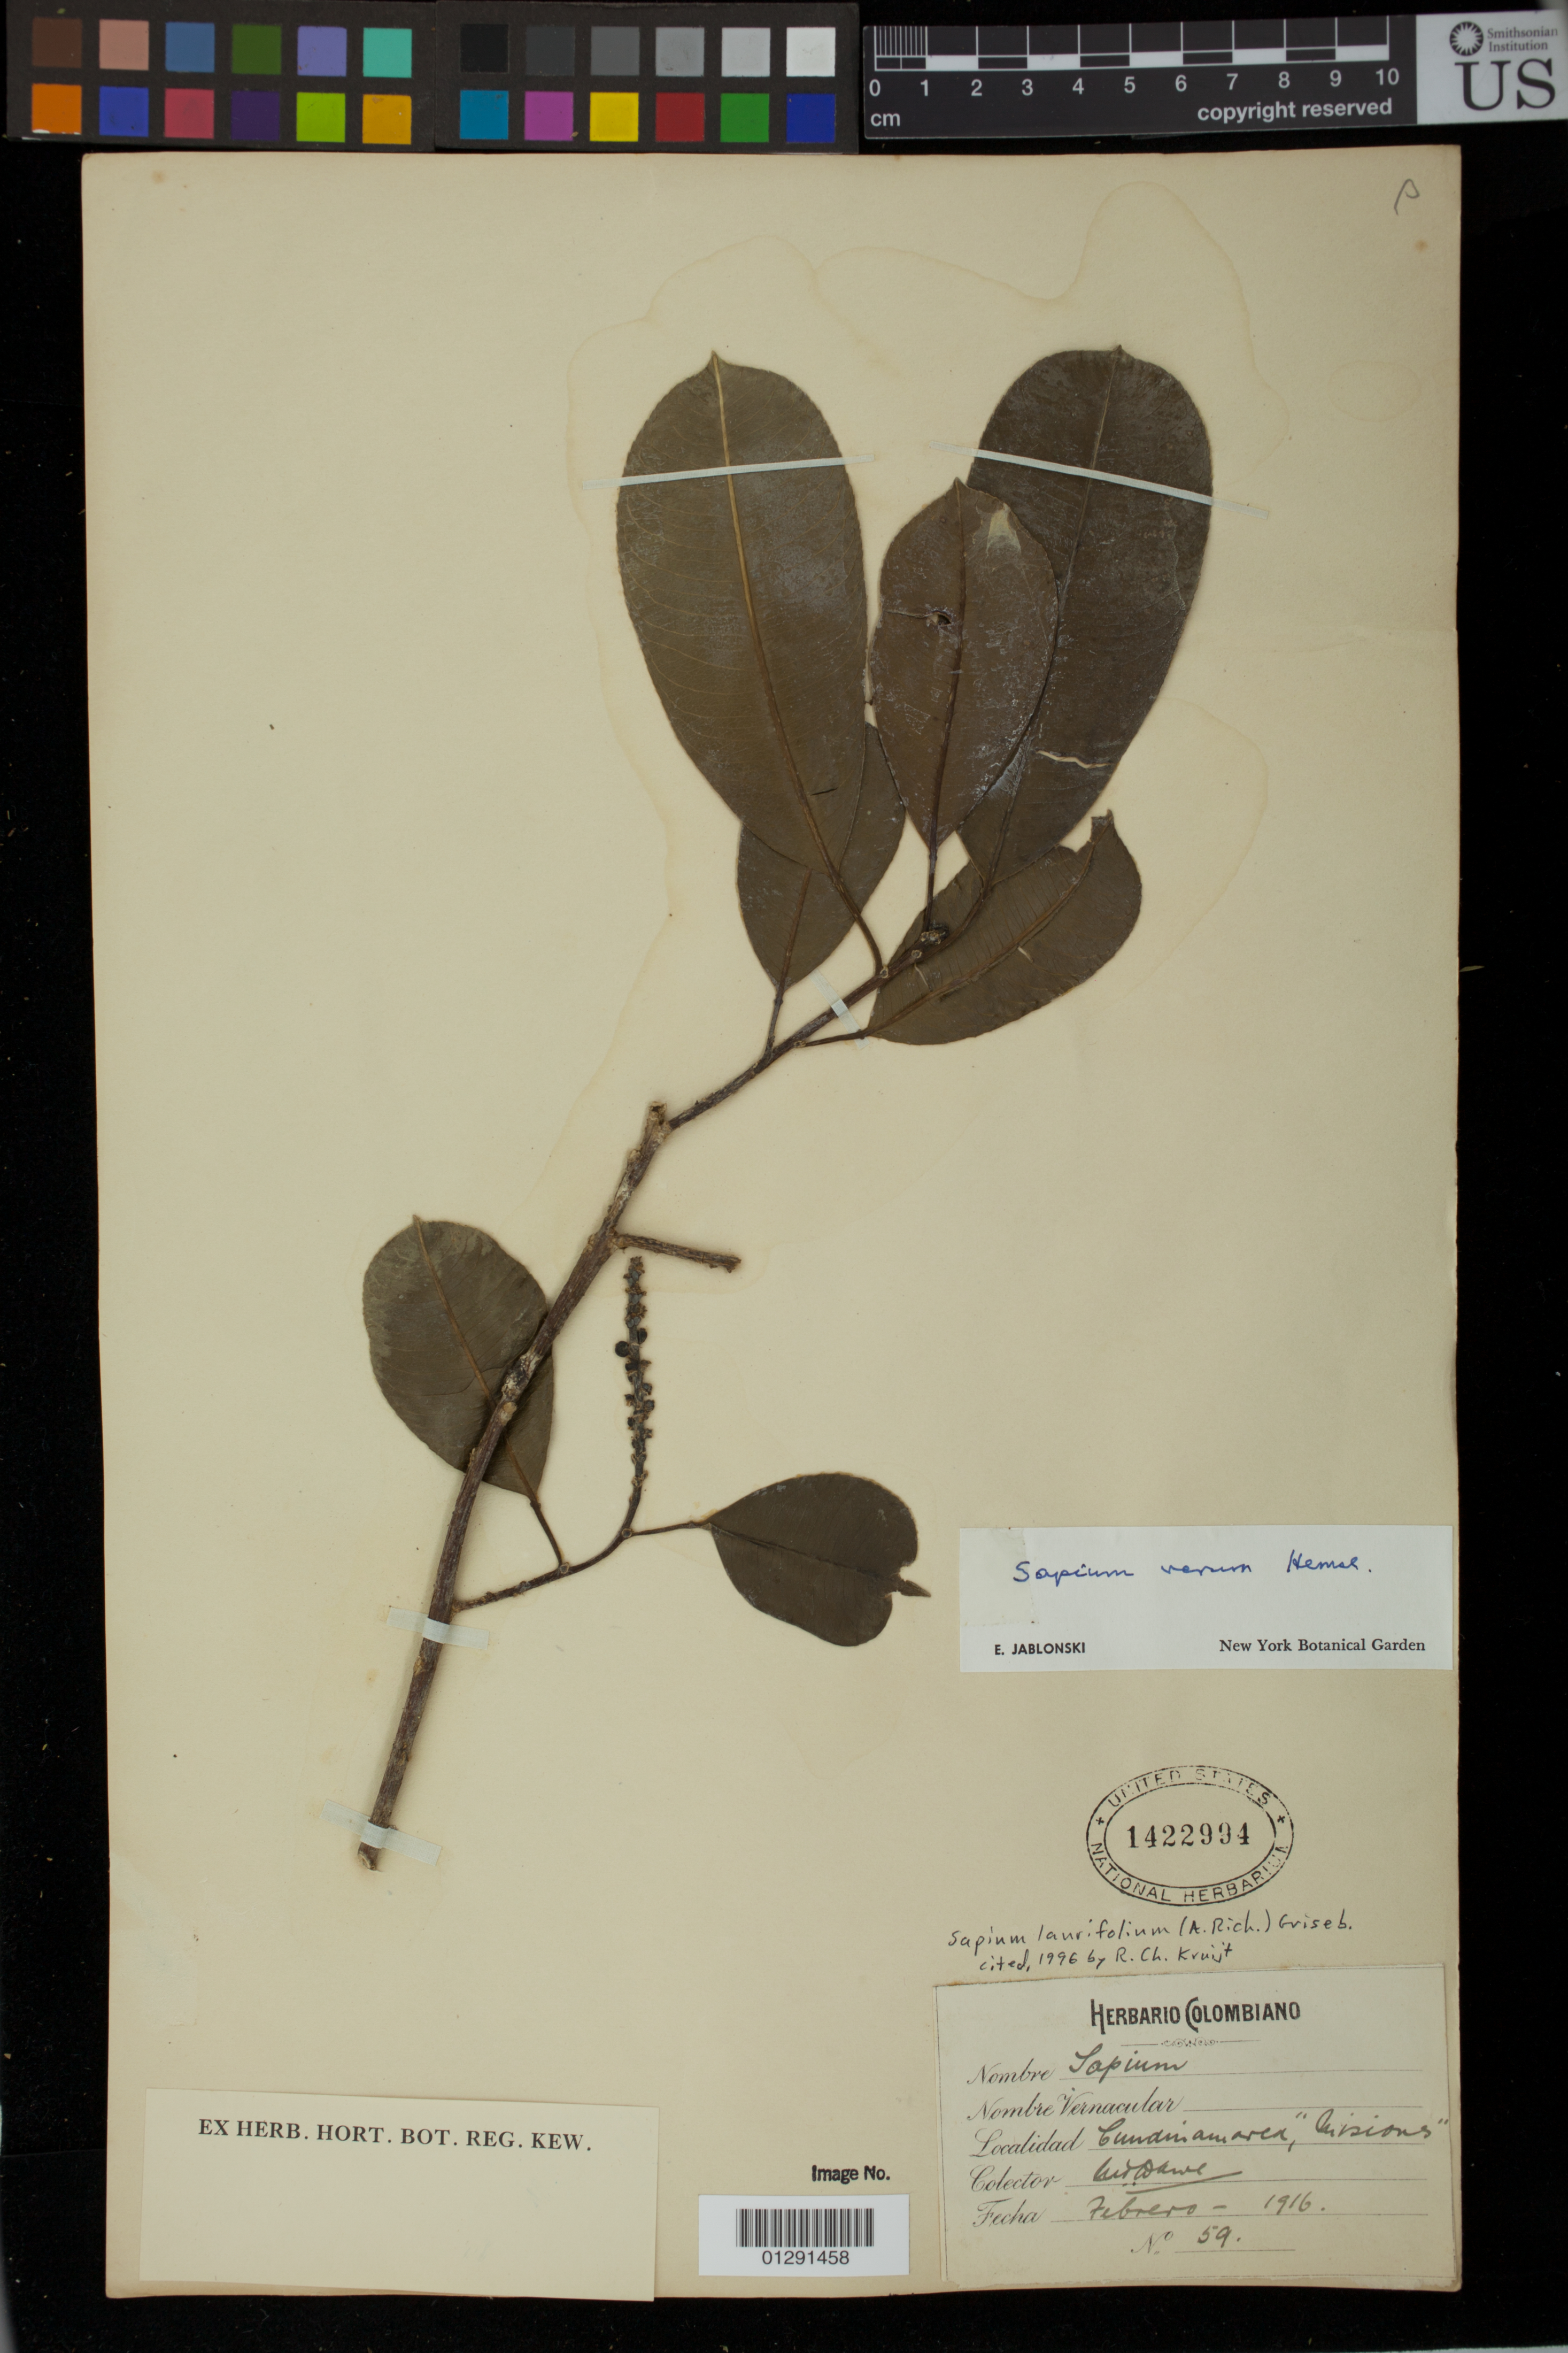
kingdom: Plantae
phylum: Tracheophyta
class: Magnoliopsida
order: Malpighiales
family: Euphorbiaceae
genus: Sapium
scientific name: Sapium lauriflorum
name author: (A. Rich.) Griseb.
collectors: M. T. Dawe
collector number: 59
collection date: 1916-02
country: Colombia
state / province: Cundinamarca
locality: Cundinamarca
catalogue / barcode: US 1422994